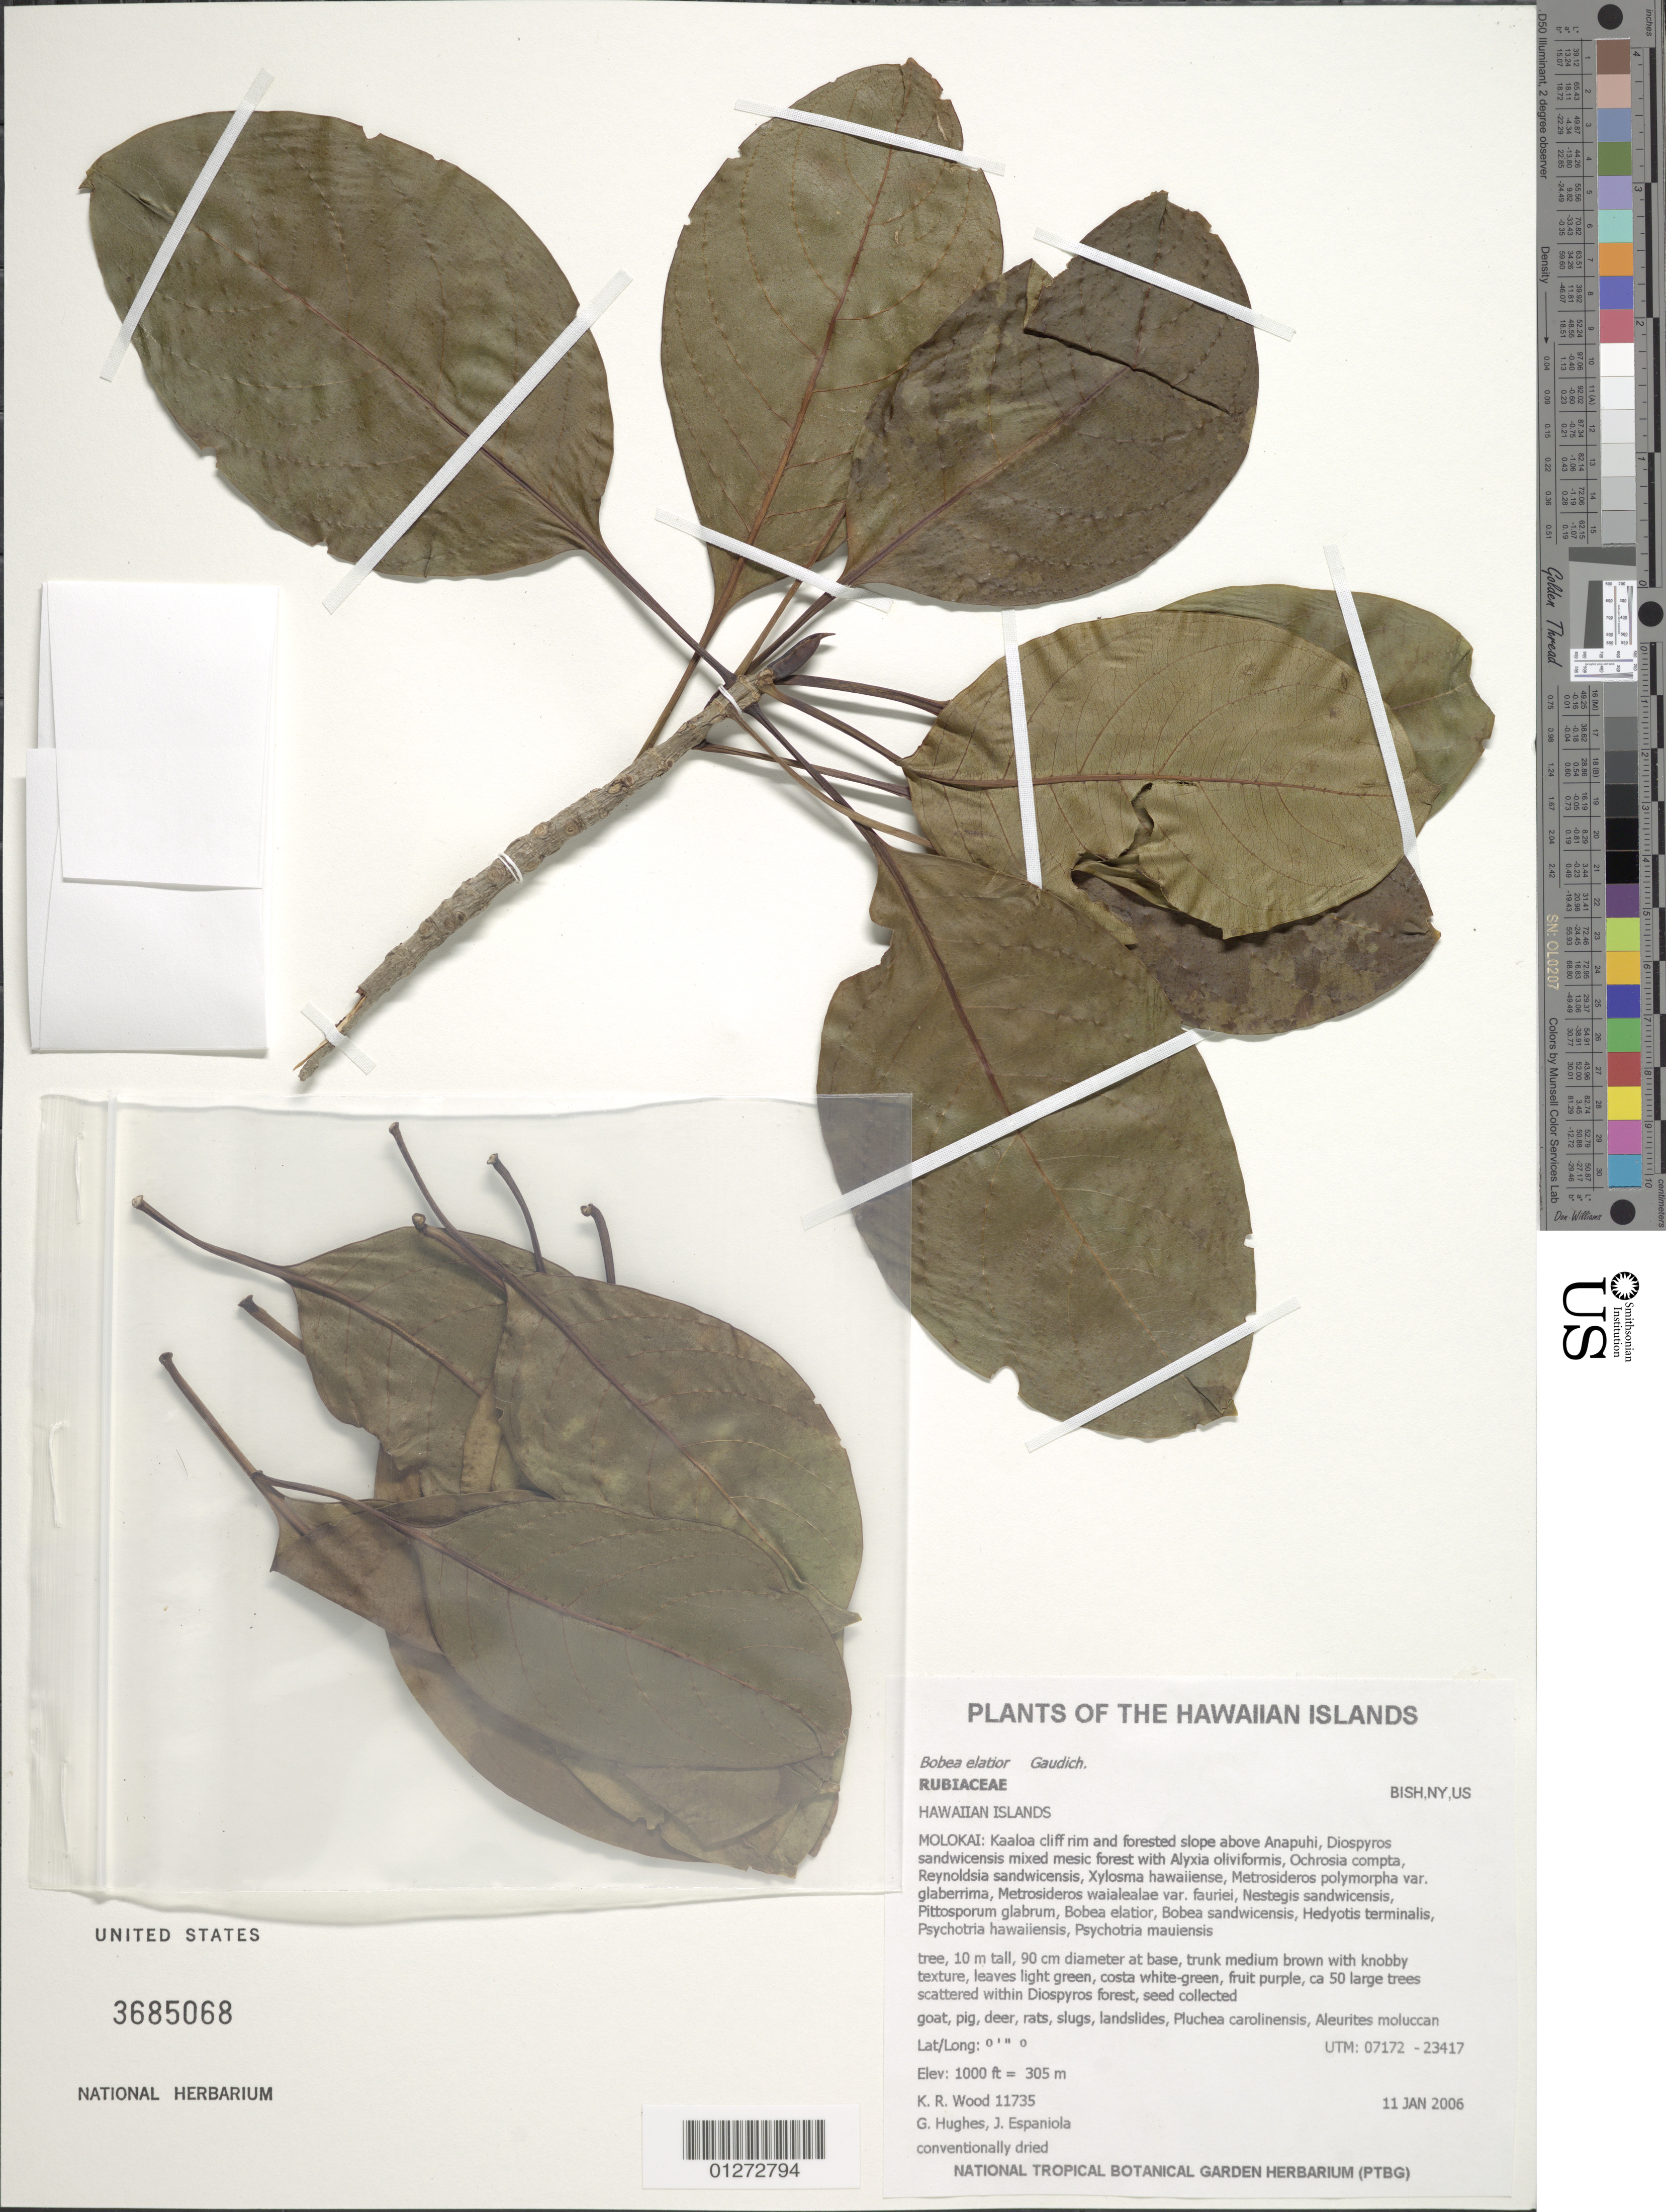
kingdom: Plantae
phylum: Tracheophyta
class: Magnoliopsida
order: Gentianales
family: Rubiaceae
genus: Bobea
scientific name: Bobea elatior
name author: Gaudich.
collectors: K. R. Wood, G. Hughes & J. Espaniola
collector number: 11735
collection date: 2006-01-11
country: United States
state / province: Hawaii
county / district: Maui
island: Moloka'i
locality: Kaaloa cliff rim and forested slope above Anapuhi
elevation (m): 305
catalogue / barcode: US 3685068